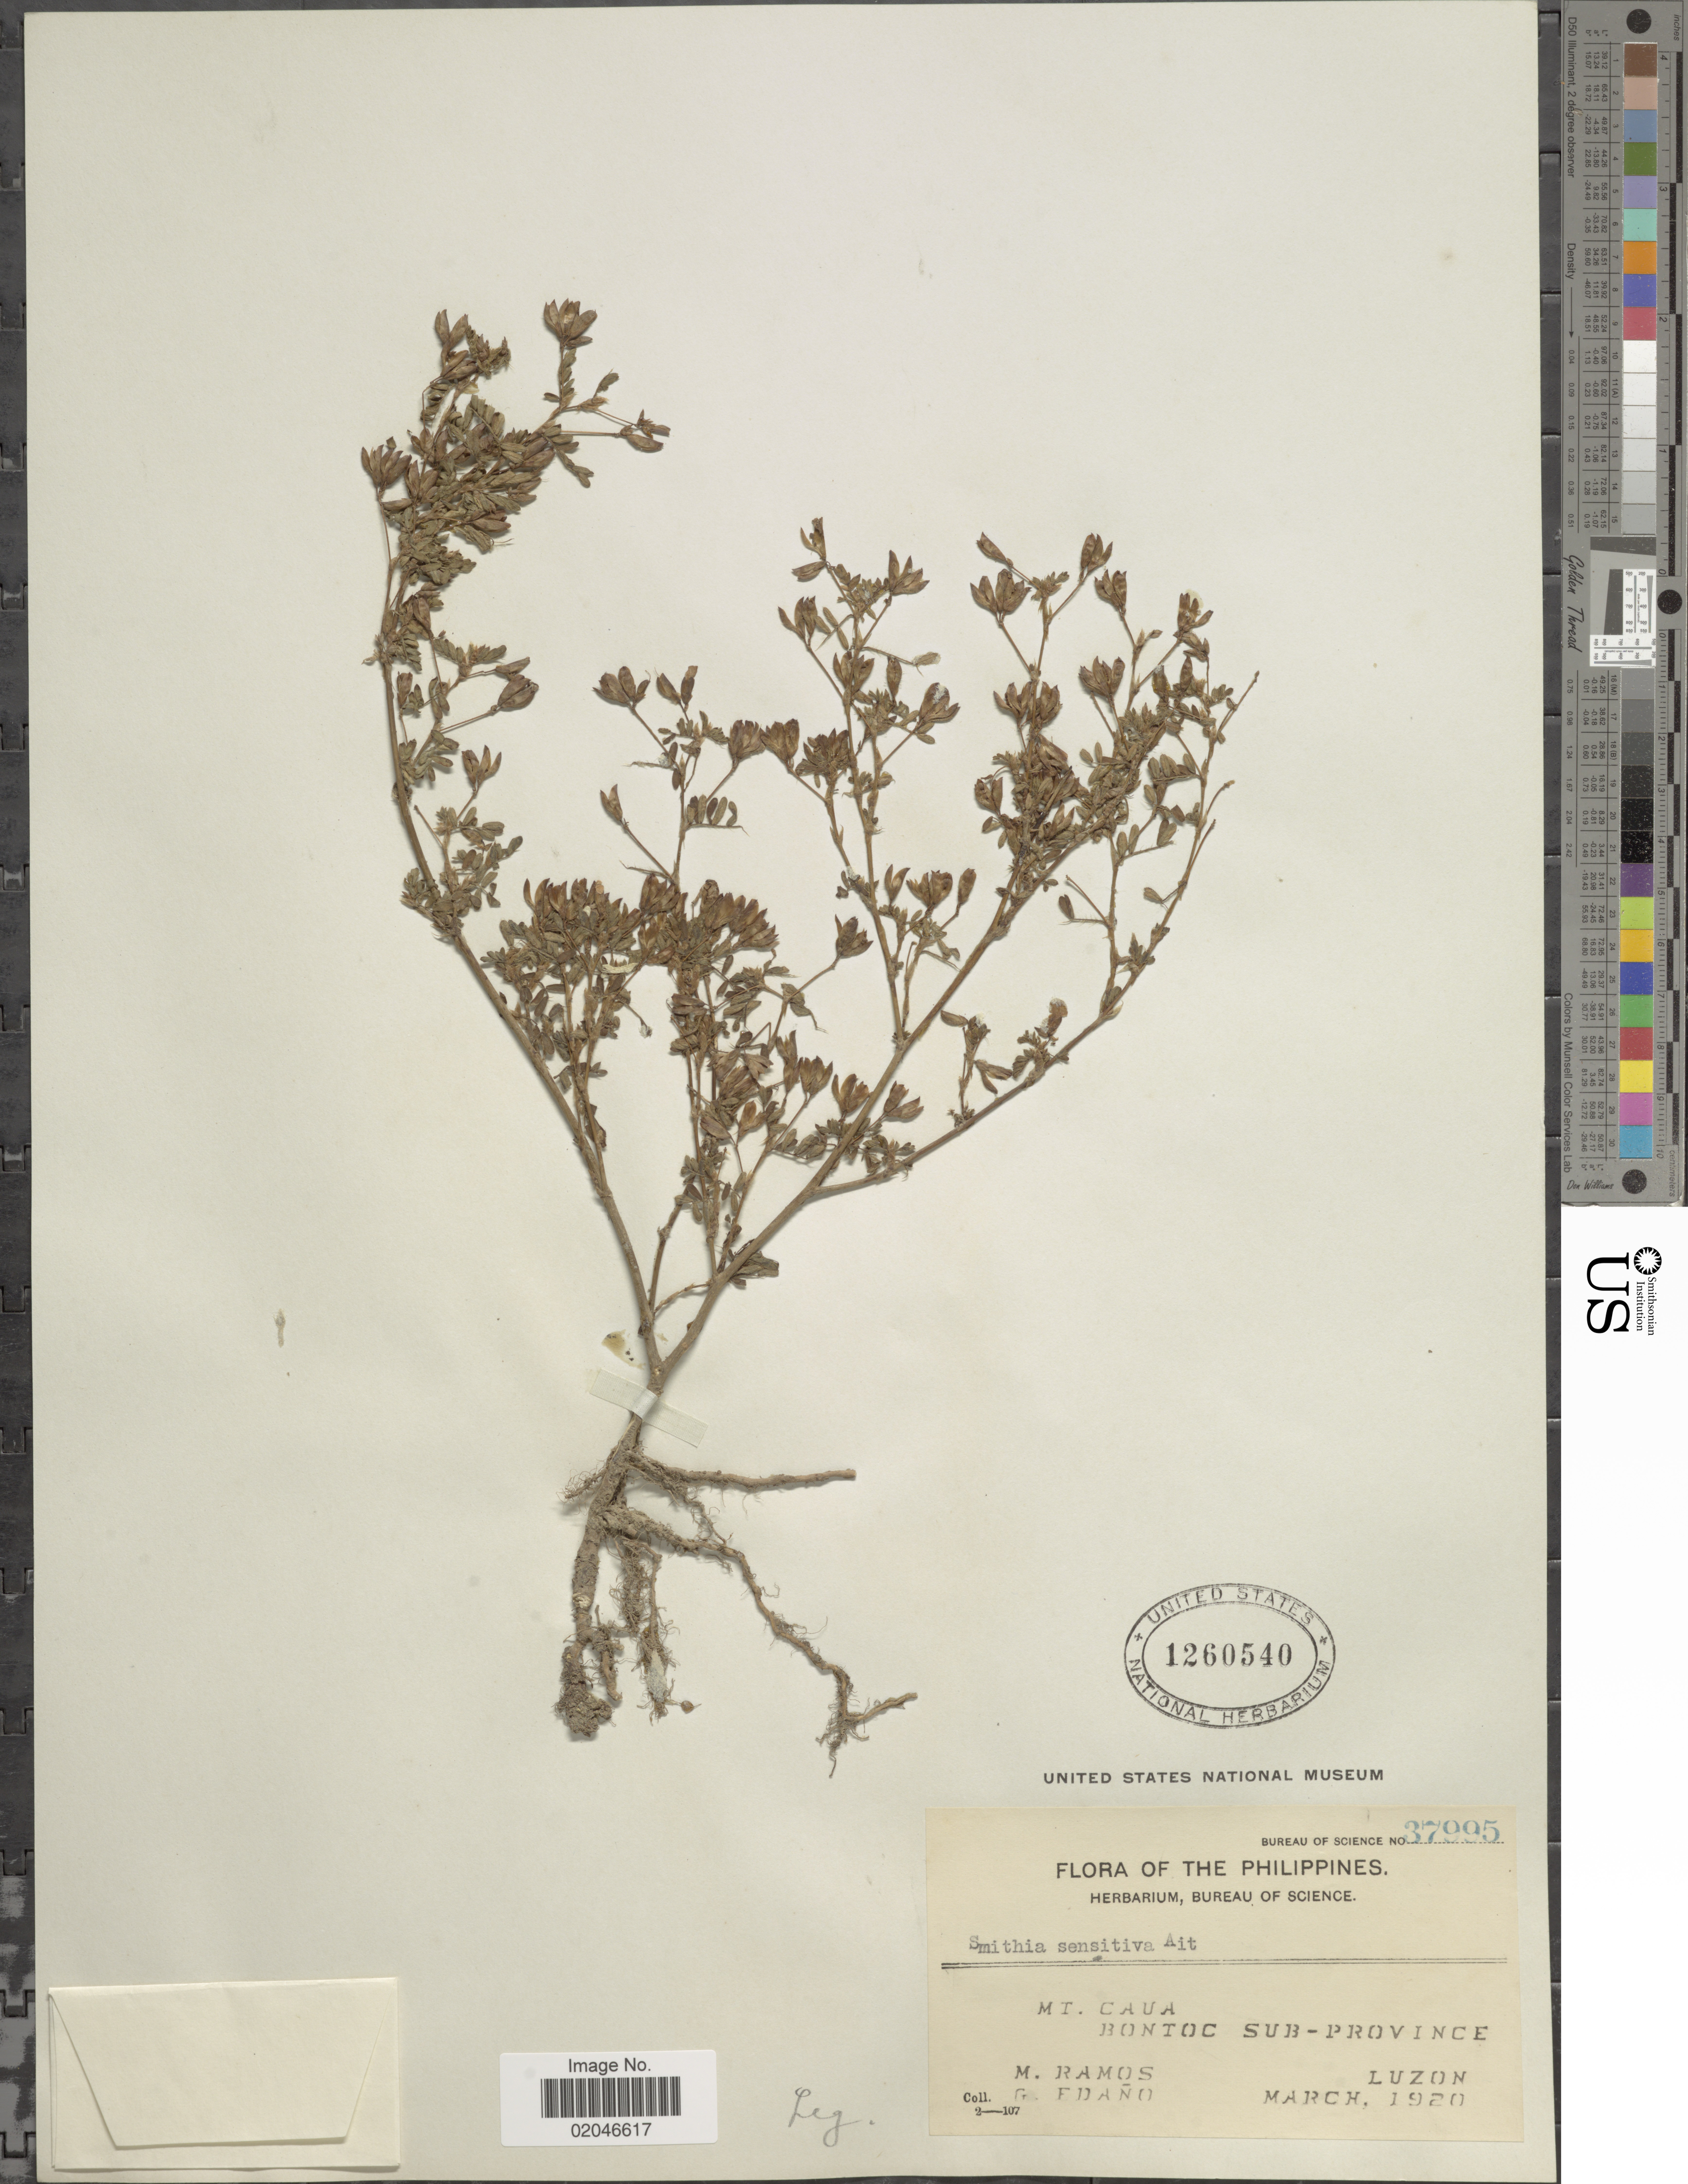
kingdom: Plantae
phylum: Tracheophyta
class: Magnoliopsida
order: Fabales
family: Fabaceae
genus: Smithia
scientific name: Smithia sensitiva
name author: Aiton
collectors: M. Ramos & G. Edaño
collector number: Bureau of Science 37995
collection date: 1920-03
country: Philippines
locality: Mt Caua, Bontoc Sub-Province, Luzon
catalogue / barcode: US 1260540